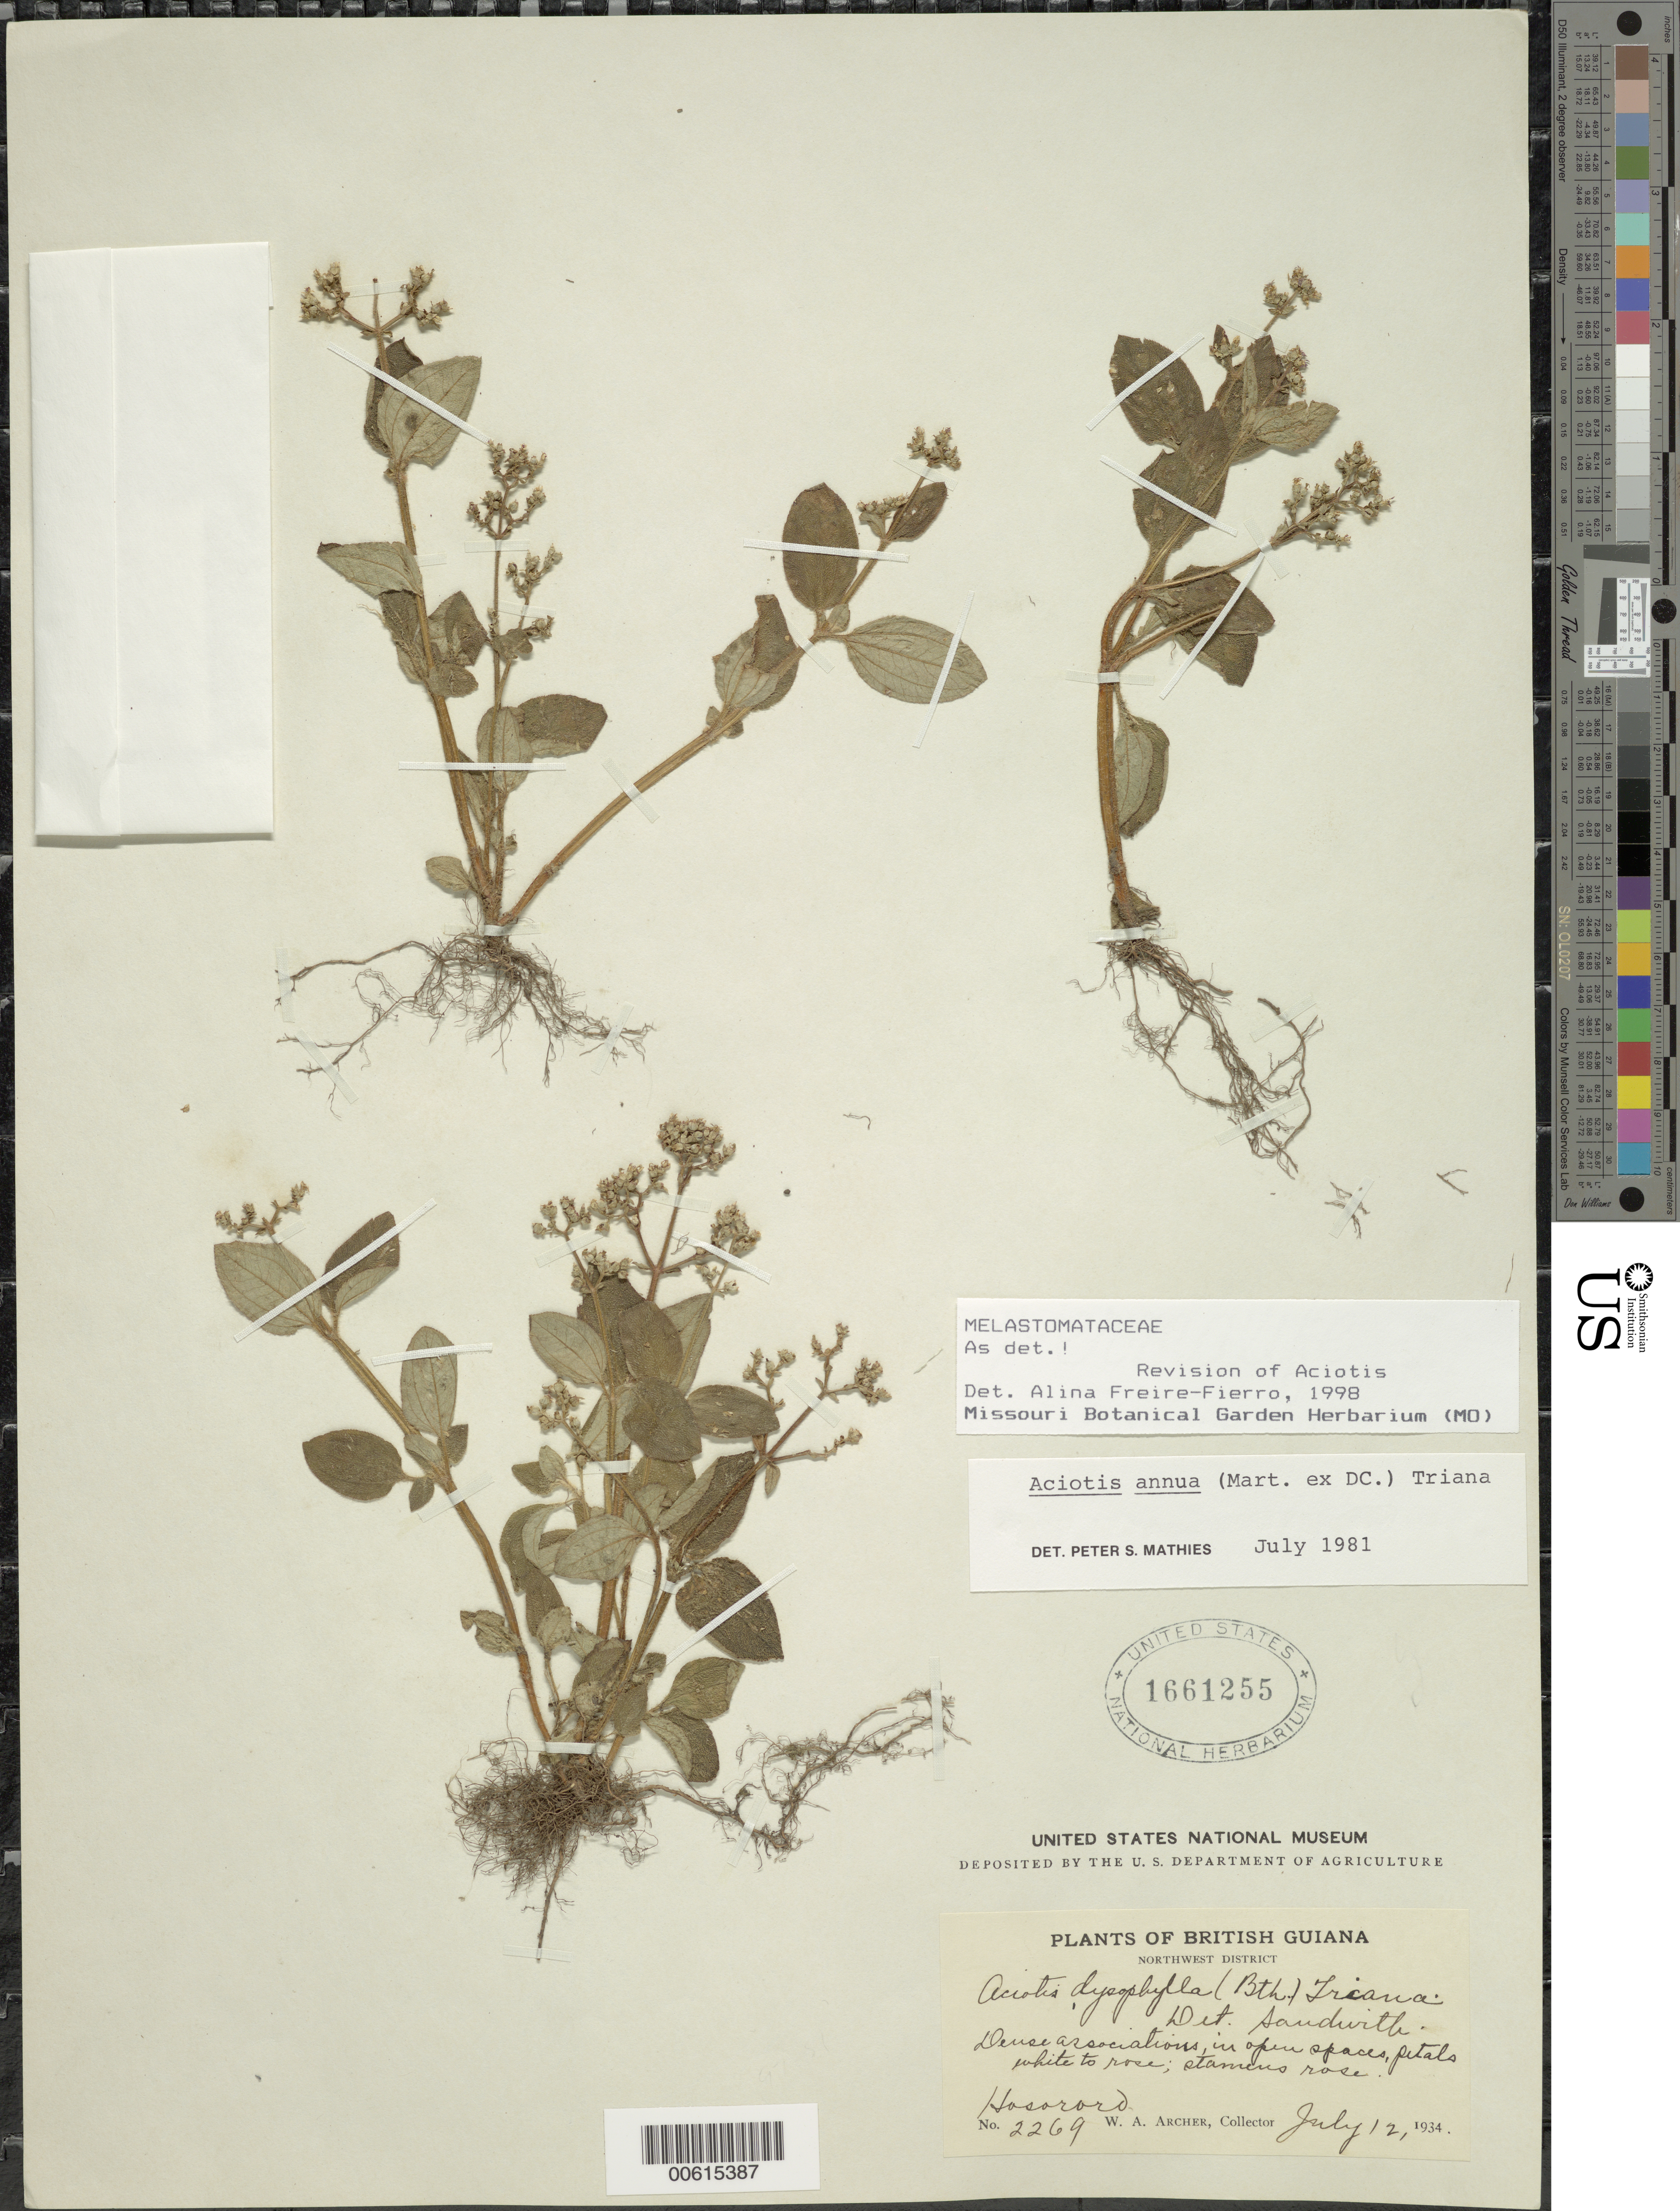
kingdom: Plantae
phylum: Tracheophyta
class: Magnoliopsida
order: Myrtales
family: Melastomataceae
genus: Aciotis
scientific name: Aciotis annua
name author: (Mart. ex DC.) Triana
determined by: Freire-Fierro, A.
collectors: W. A. Archer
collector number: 2269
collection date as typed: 12-Jul-34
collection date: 1934-07-12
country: Guyana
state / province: Barima-Waini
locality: Hosororo, NW Dist.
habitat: Open spaces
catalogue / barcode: US 1661255